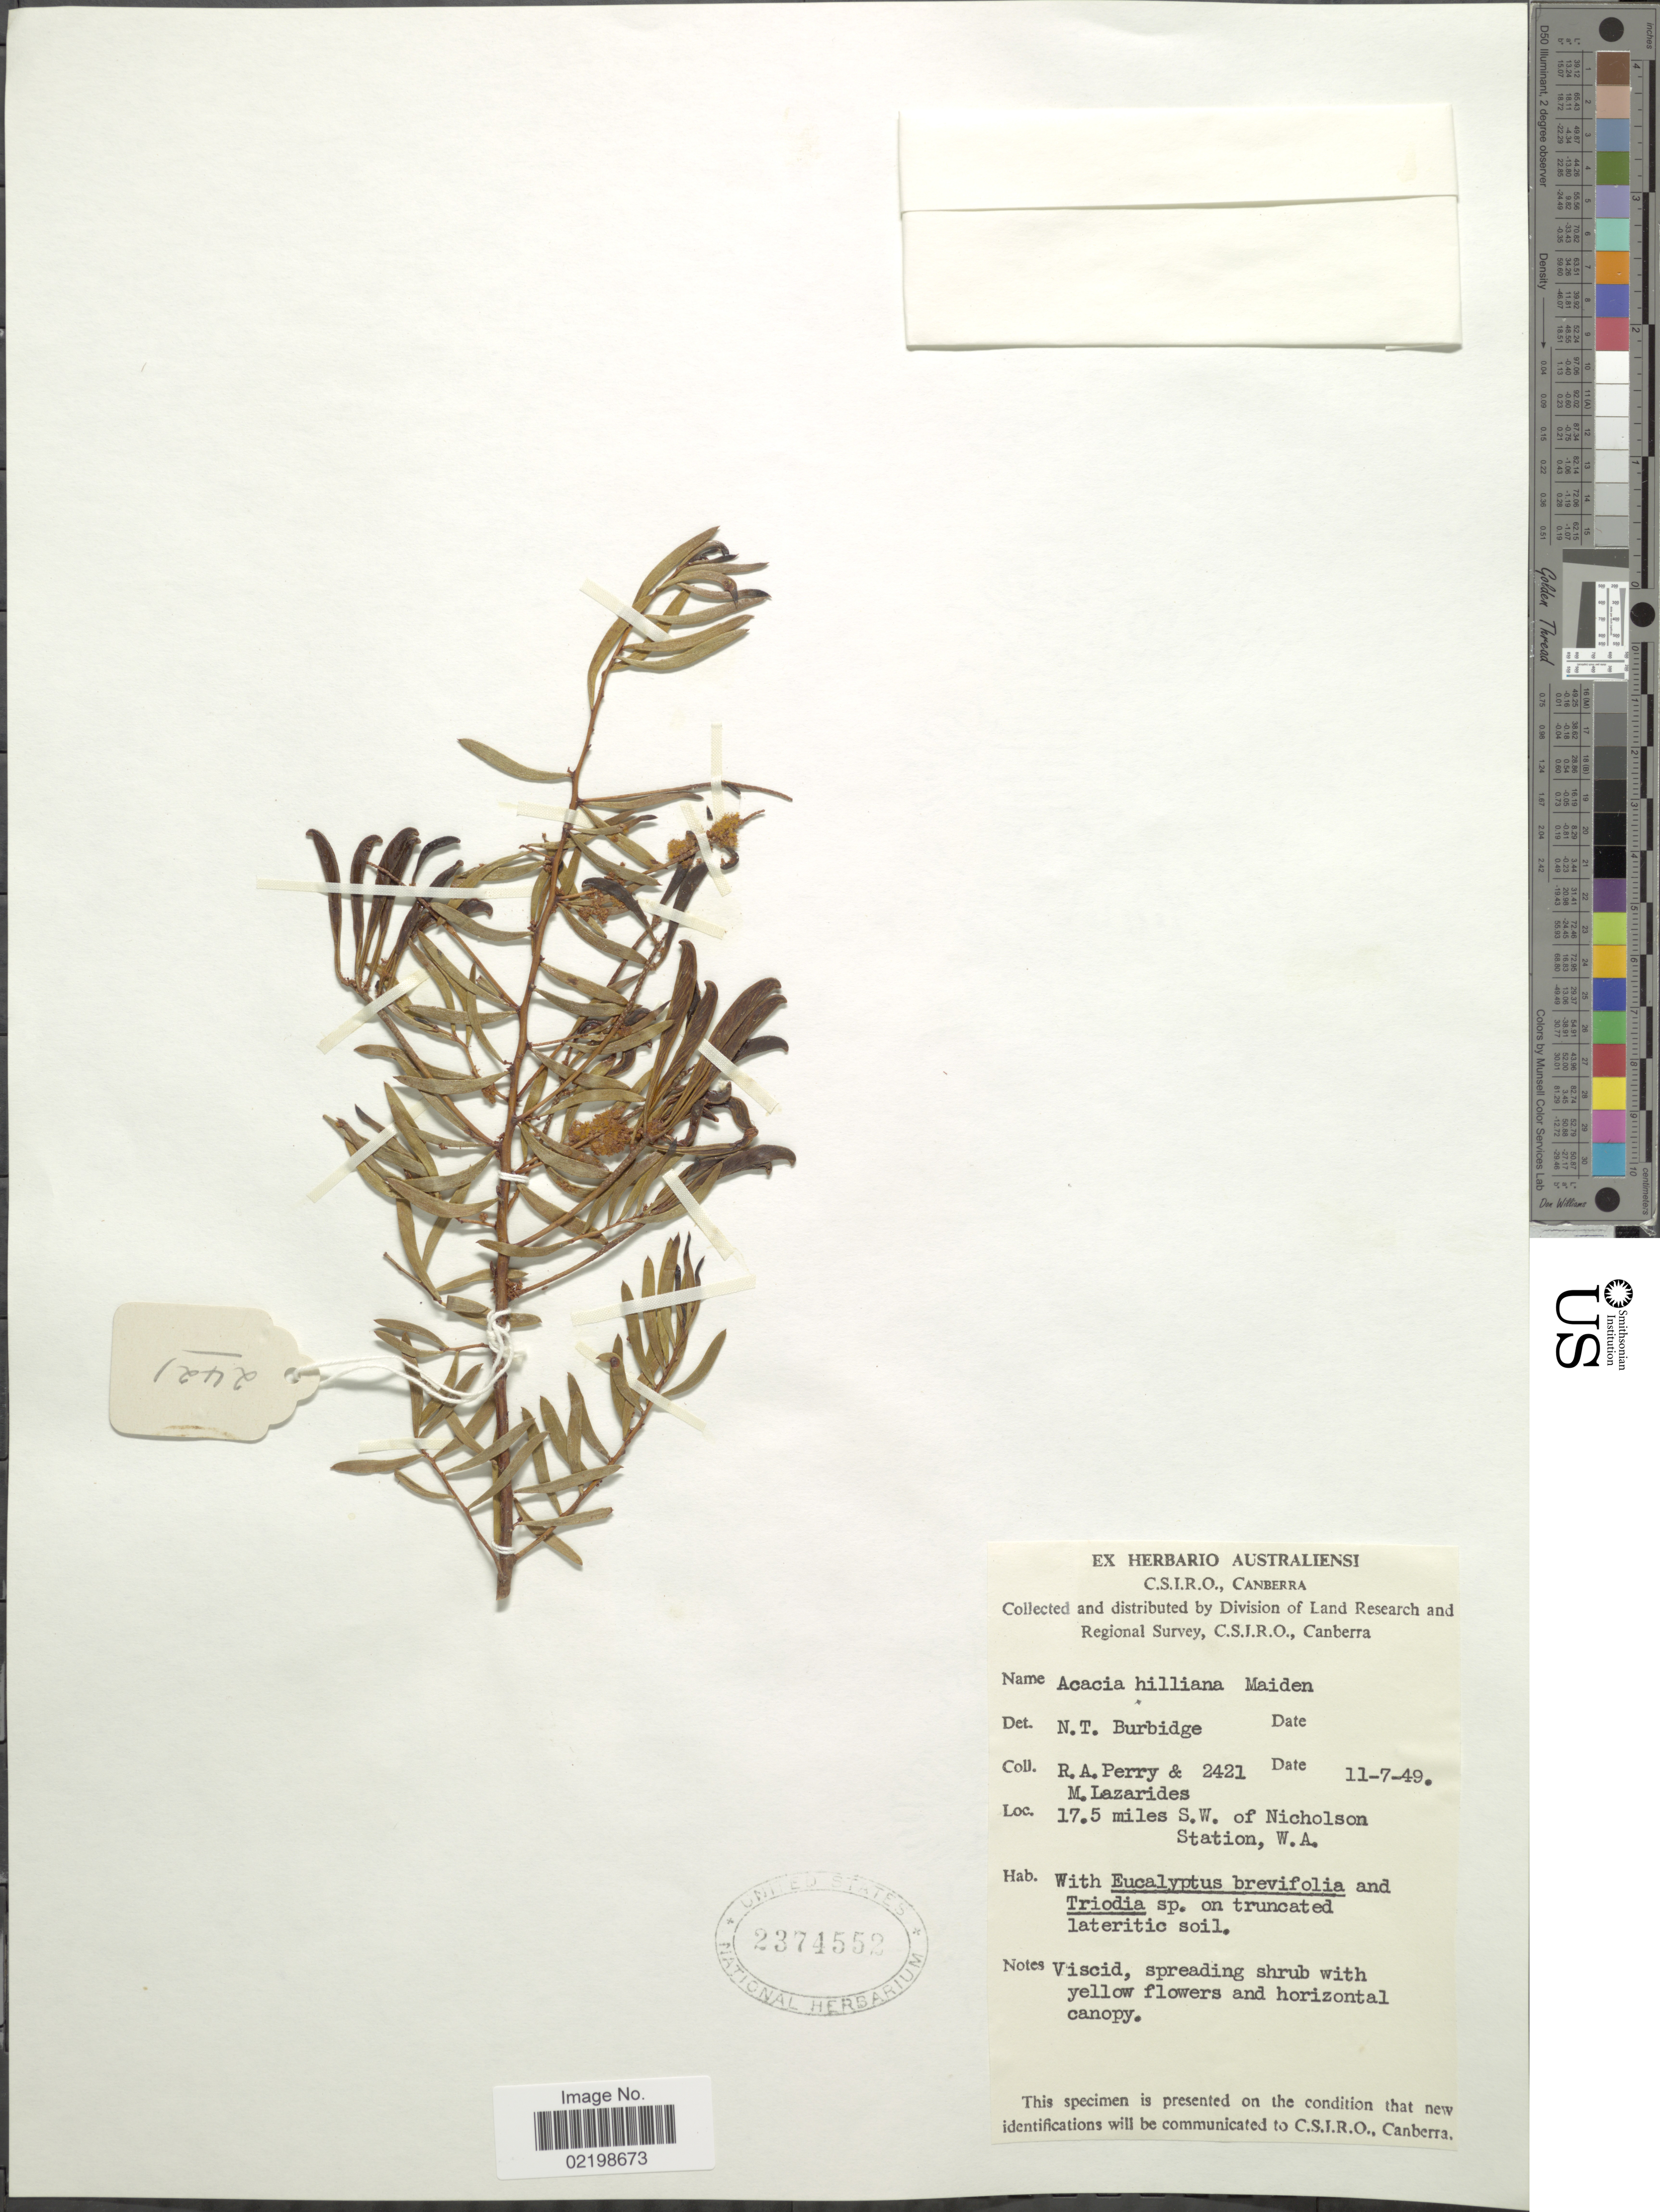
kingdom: Plantae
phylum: Tracheophyta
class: Magnoliopsida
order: Fabales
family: Fabaceae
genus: Acacia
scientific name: Acacia hilliana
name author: Maiden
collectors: Perry, R. A. & M. Lazarides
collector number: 2421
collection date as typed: Transcribed d/m/y: 11/7/49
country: Australia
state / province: Western Australia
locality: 17.35 miles S.W. of Nicholson Station, W.A.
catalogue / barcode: US 2374552